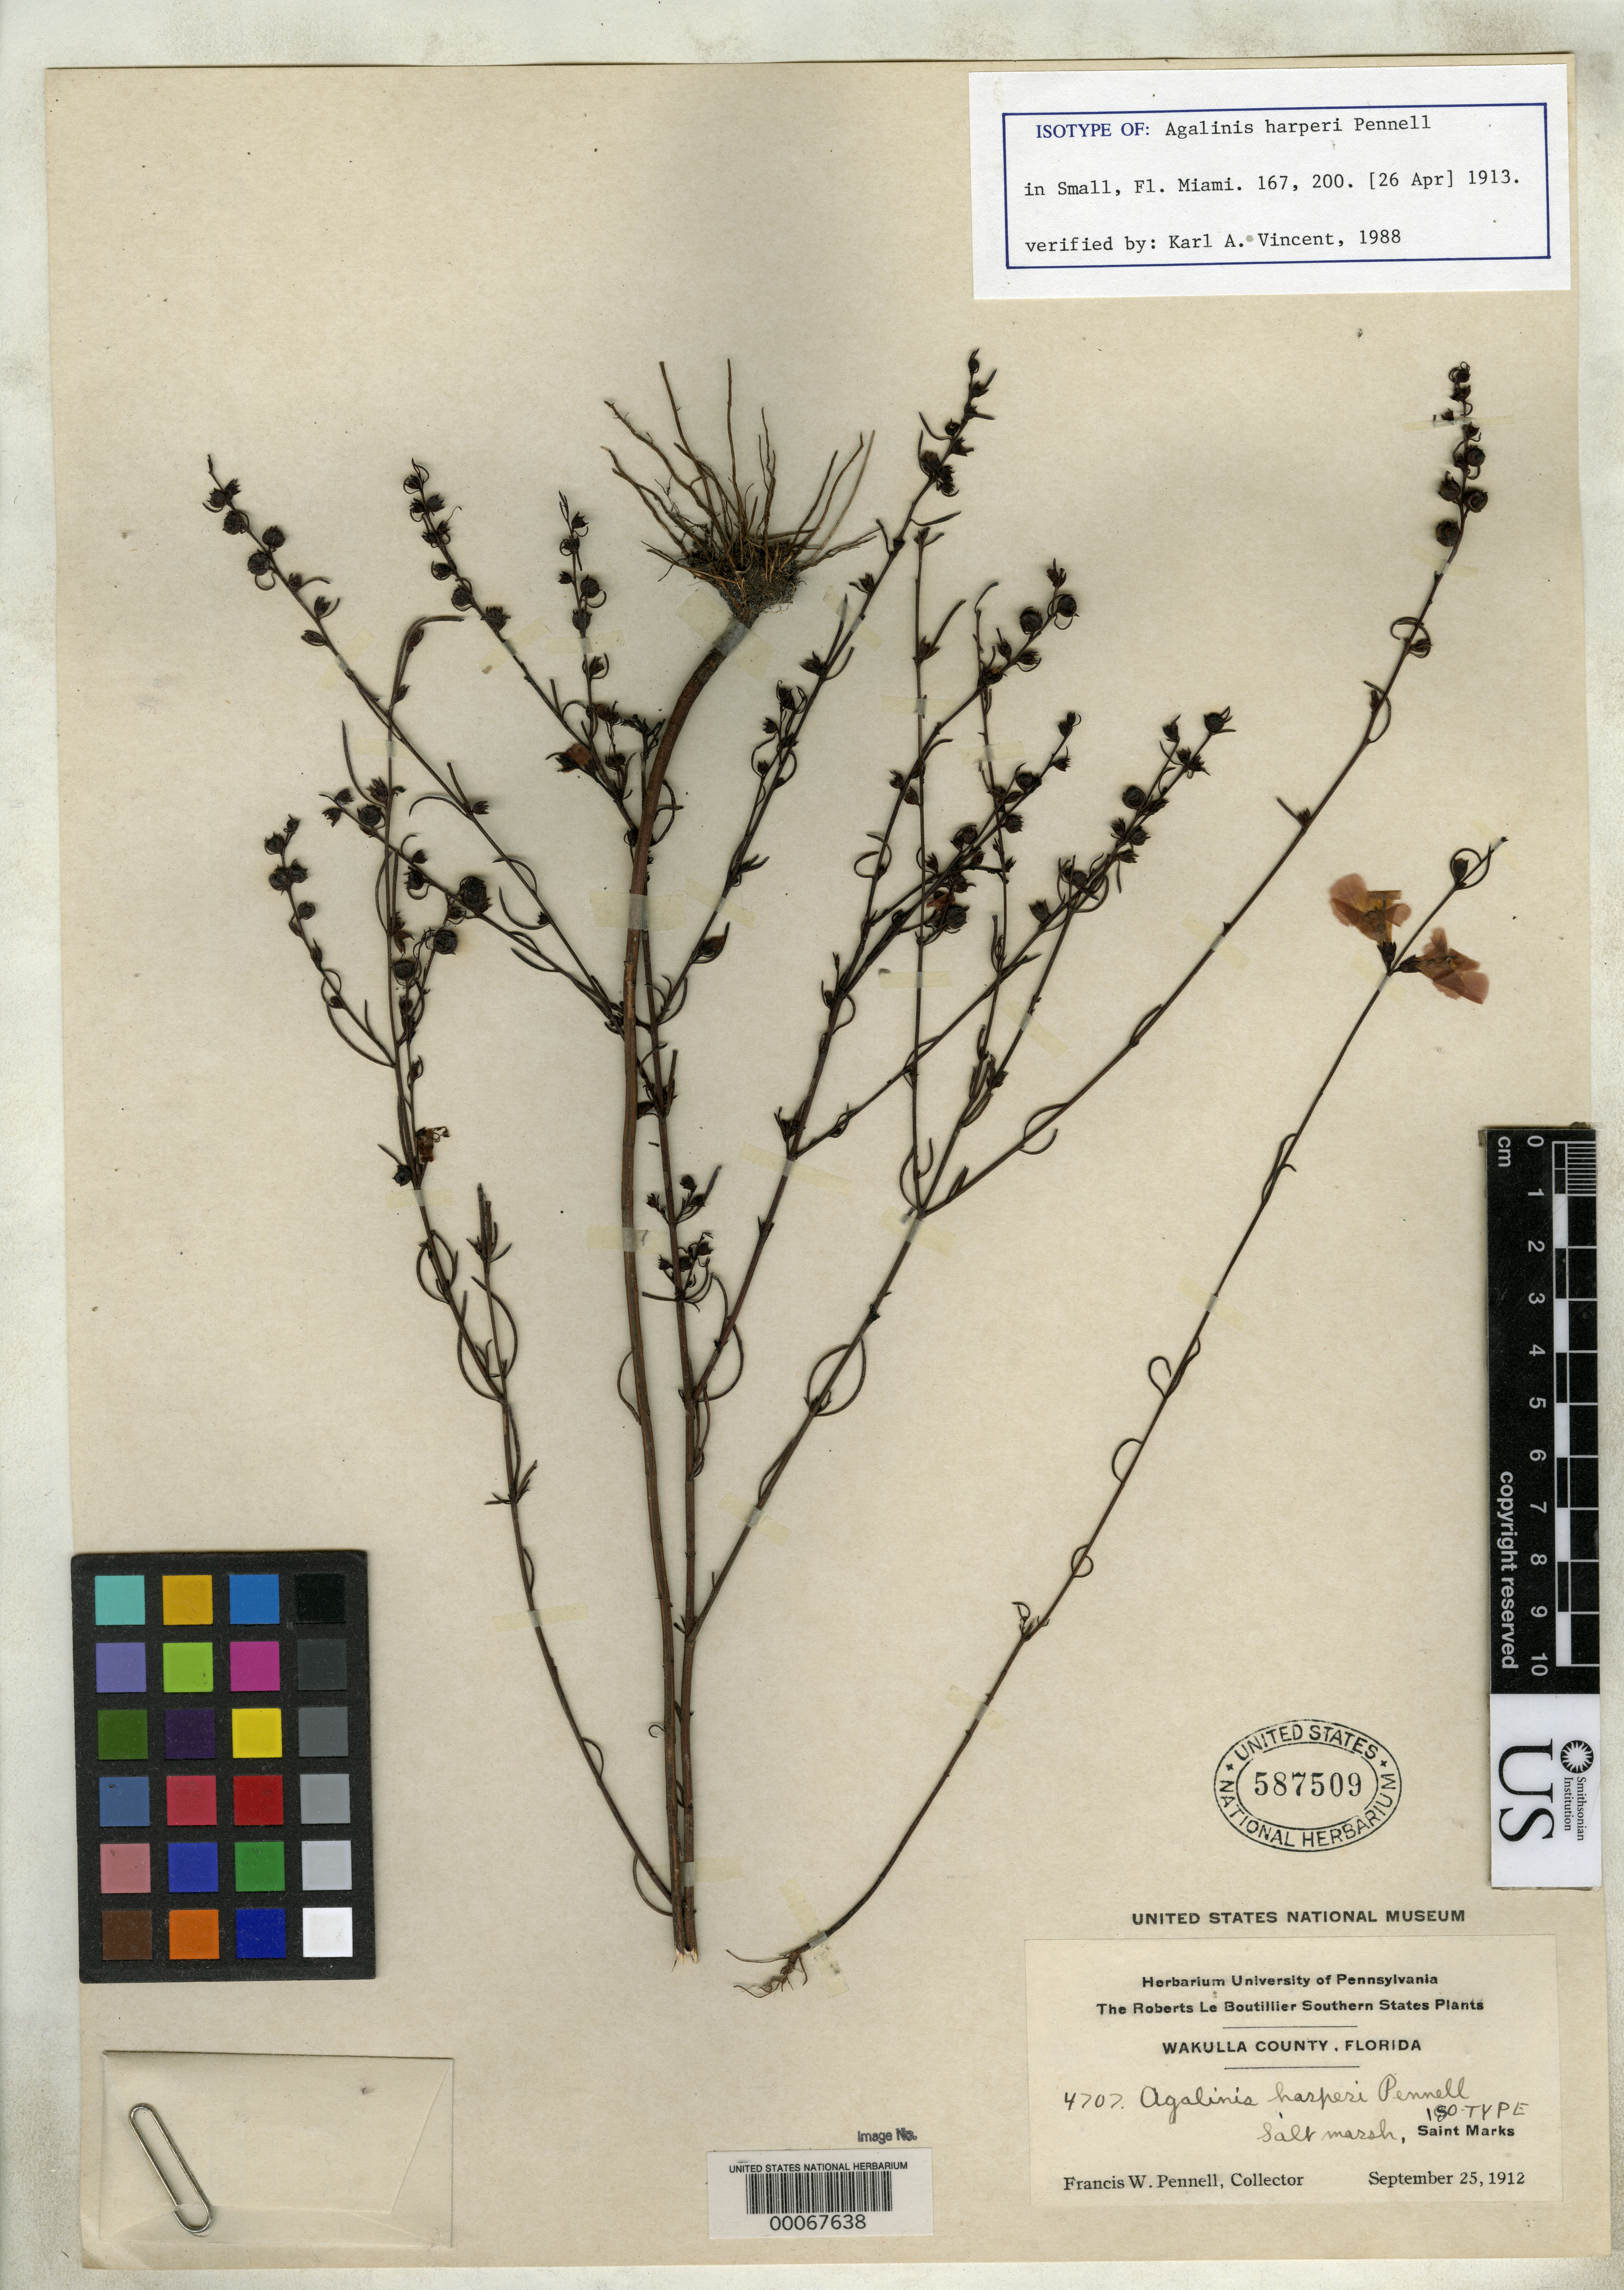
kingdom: Plantae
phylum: Tracheophyta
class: Magnoliopsida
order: Lamiales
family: Orobanchaceae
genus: Agalinis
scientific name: Agalinis harperi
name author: Pennell in Small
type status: Isotype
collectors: F. W. Pennell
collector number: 4707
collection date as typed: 25 Sep 1912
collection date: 1912-09-25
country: United States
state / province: Florida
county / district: Wakulla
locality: St. Marks.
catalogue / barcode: US 587509